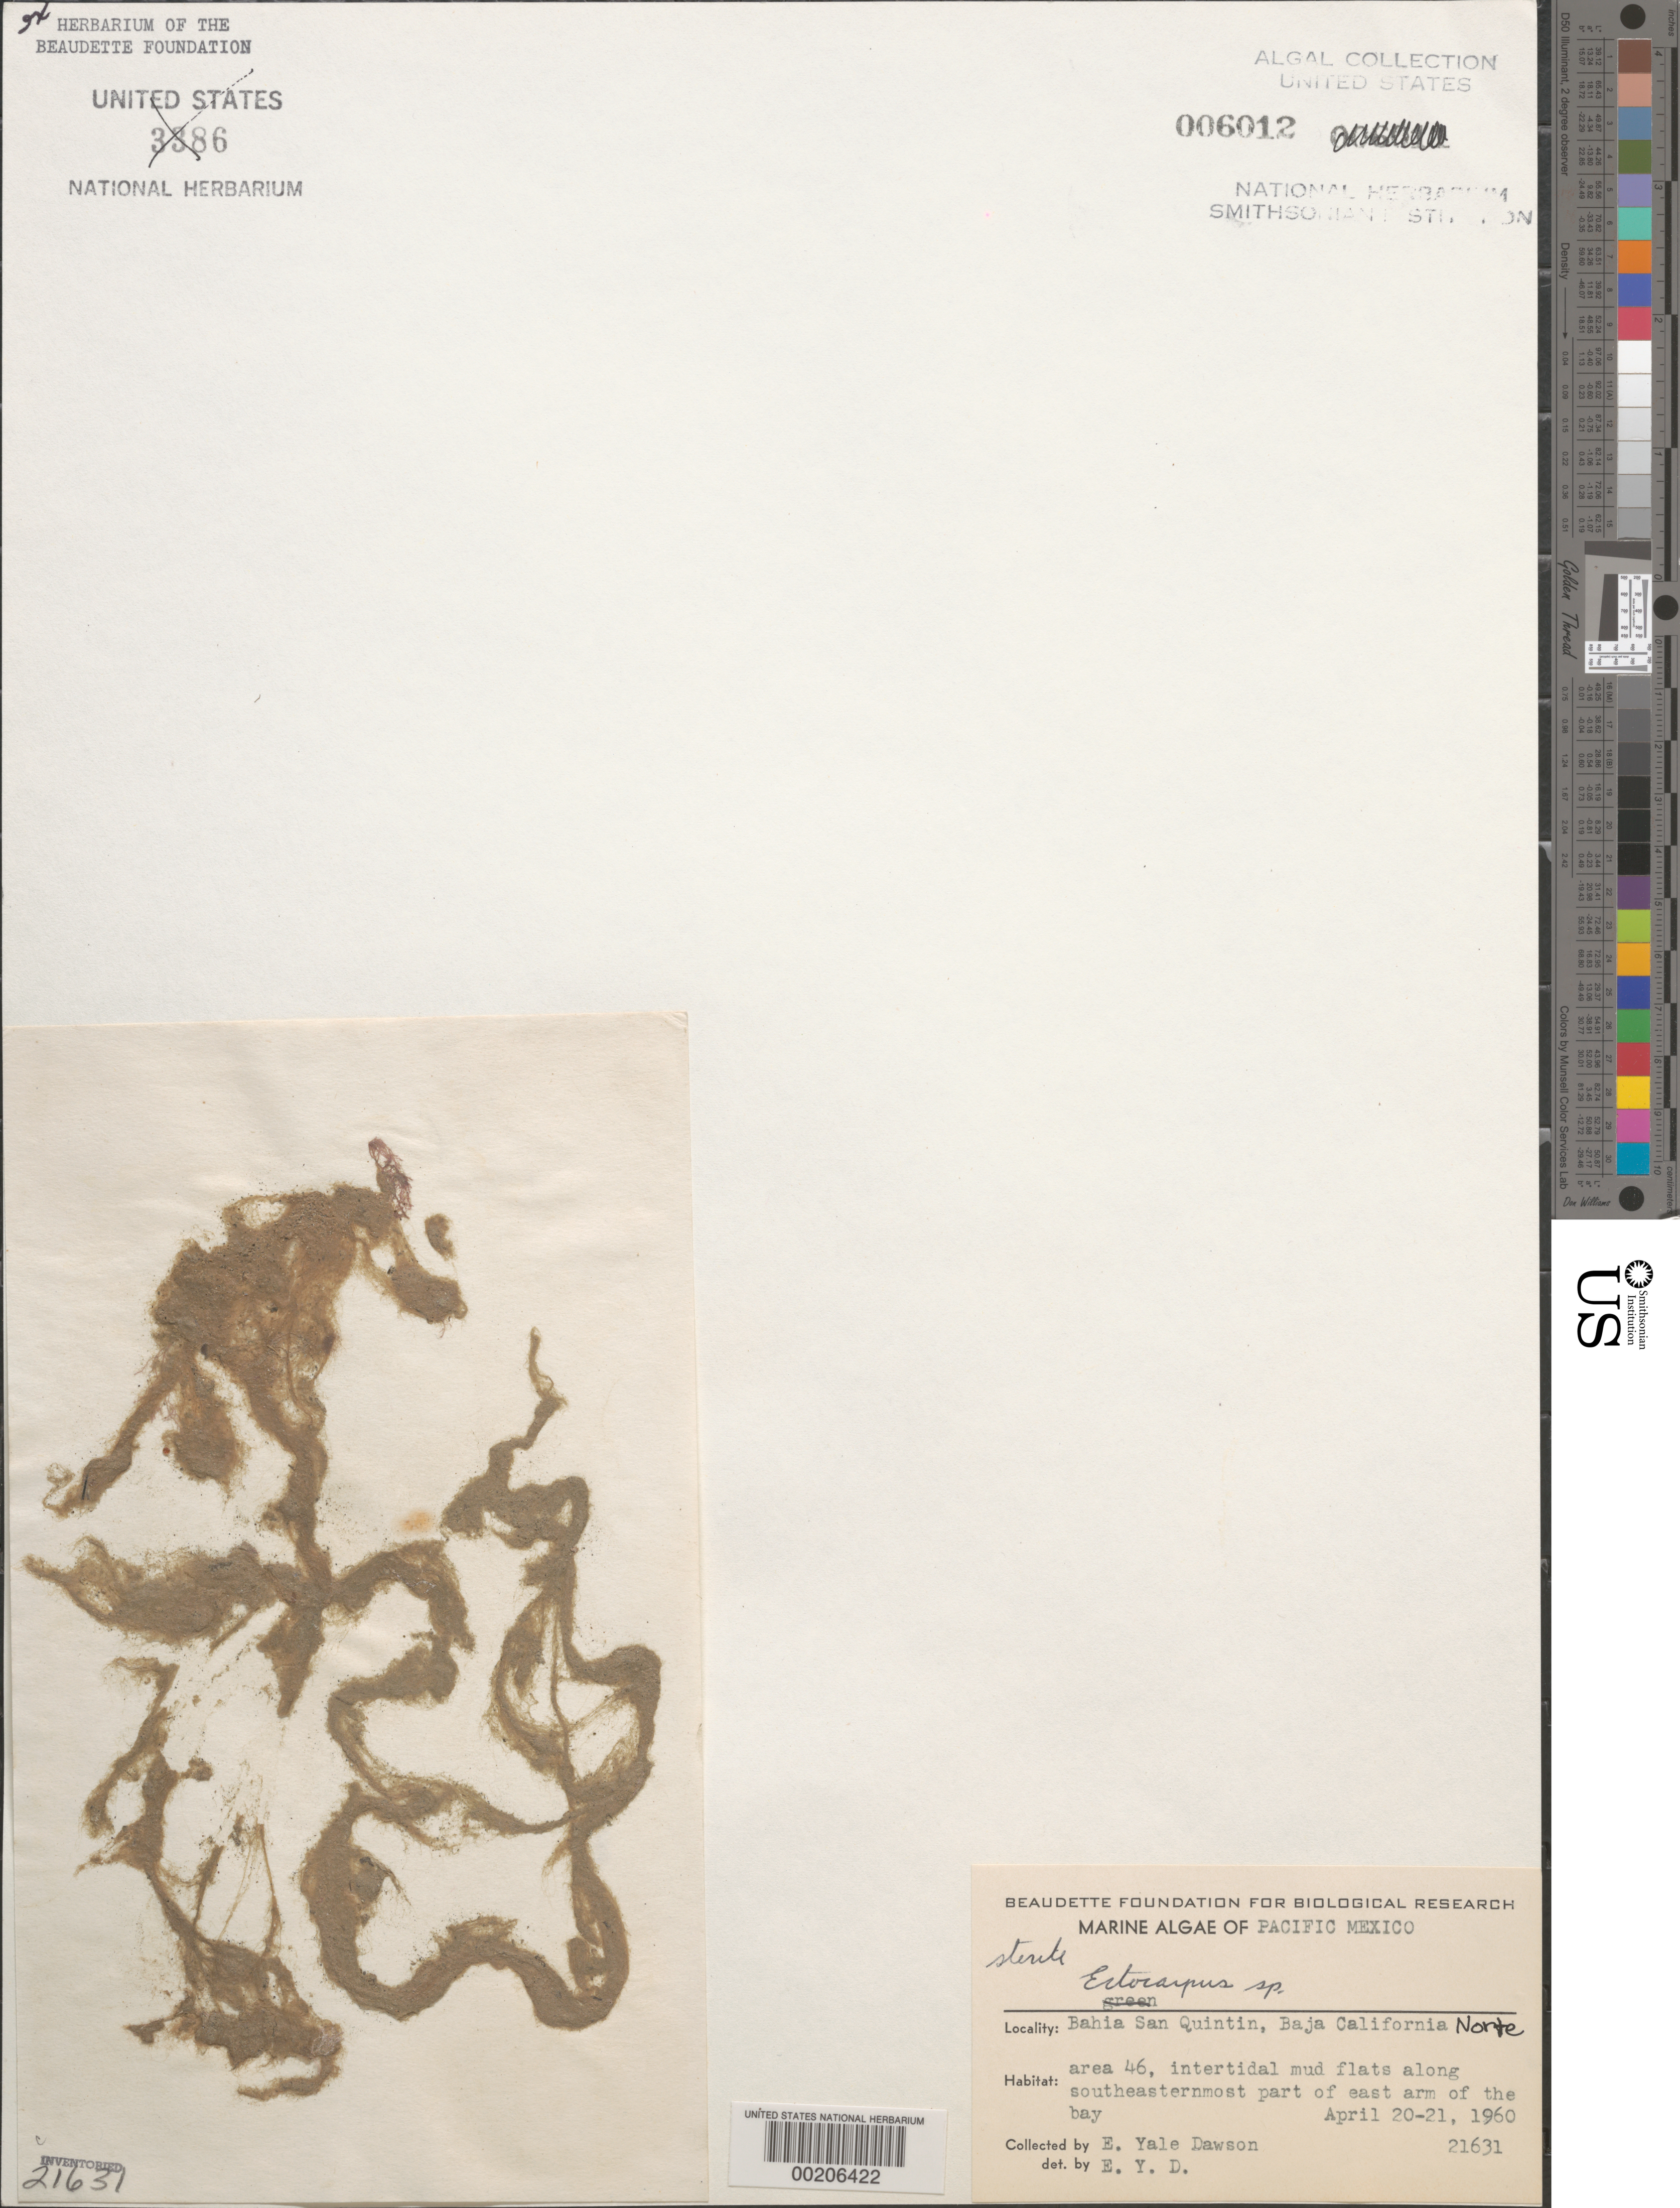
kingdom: Chromista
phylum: Ochrophyta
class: Phaeophyceae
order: Ectocarpales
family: Ectocarpaceae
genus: Ectocarpus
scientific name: Ectocarpus sp.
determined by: Dawson, E. Y.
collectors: E. Y. Dawson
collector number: EYD 21631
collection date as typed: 20 Apr 1960 TO 21 Apr 1960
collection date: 1960-04-20/1960-04-21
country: Mexico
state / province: Baja California Norte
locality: Bahia San Quintin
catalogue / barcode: US 6012